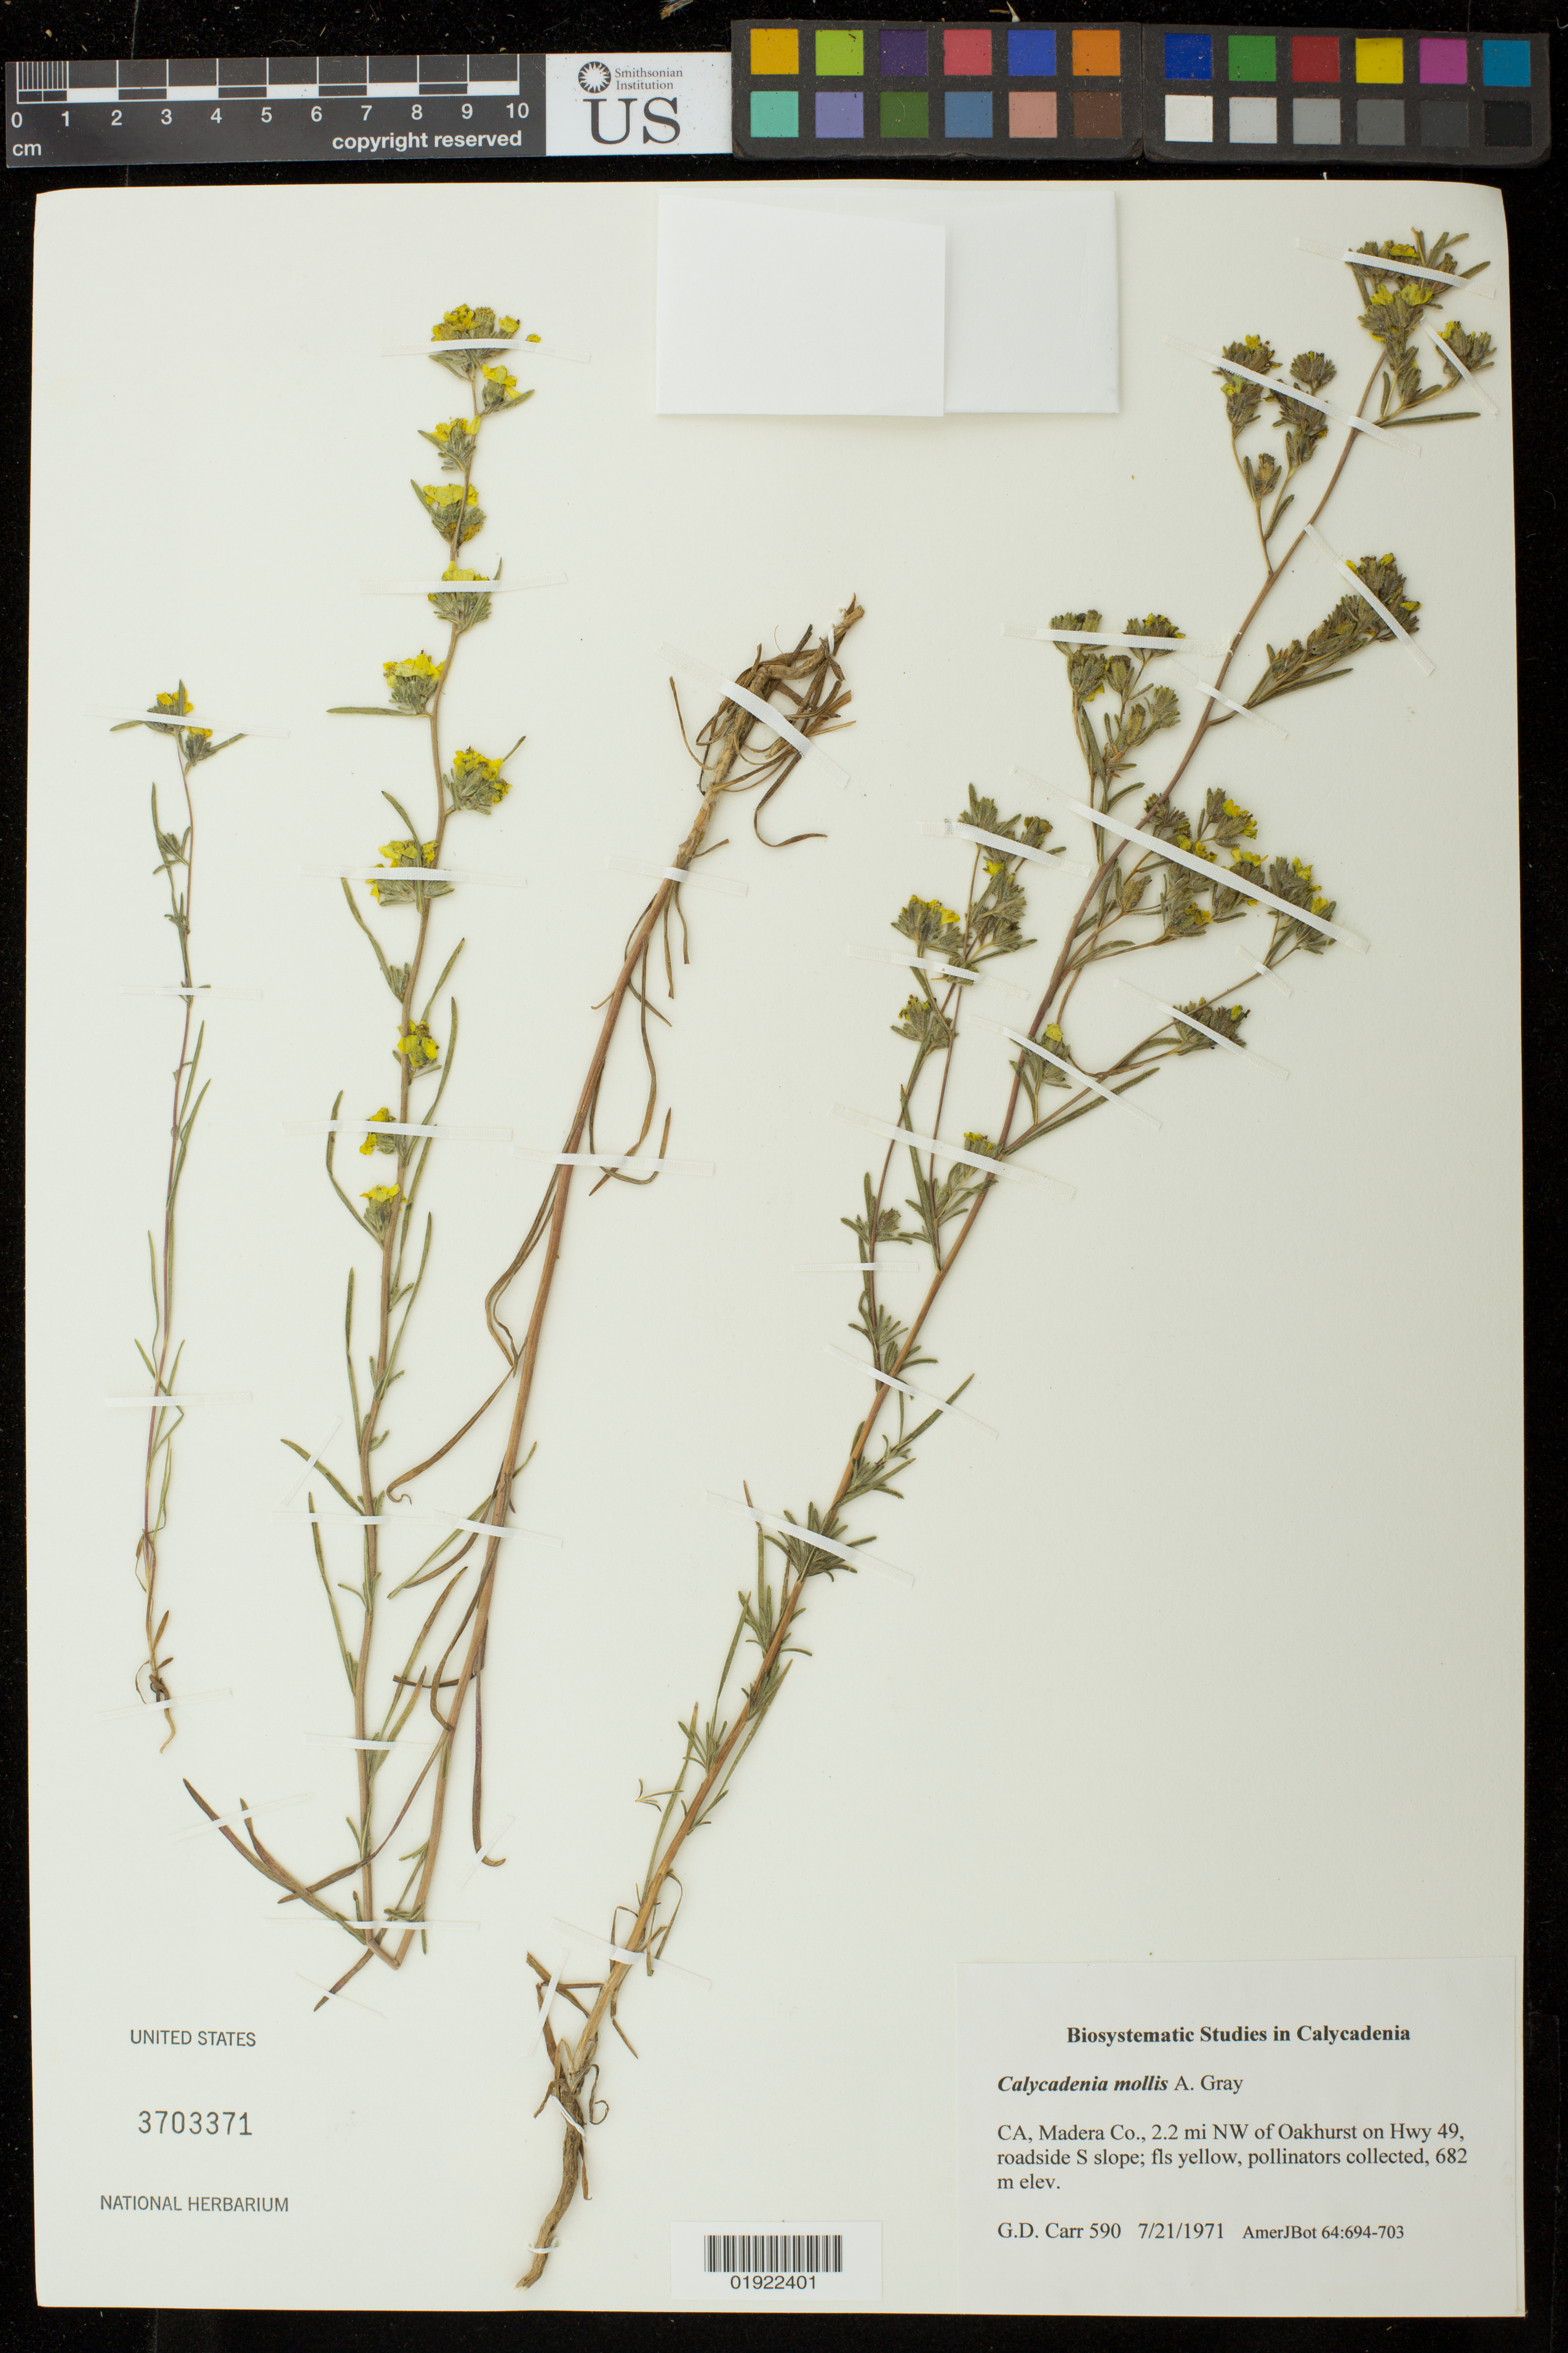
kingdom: Plantae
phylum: Tracheophyta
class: Magnoliopsida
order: Asterales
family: Asteraceae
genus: Calycadenia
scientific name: Calycadenia mollis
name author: A. Gray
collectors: G. Carr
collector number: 590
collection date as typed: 7/21/1971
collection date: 1971-07-21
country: United States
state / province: California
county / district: Madera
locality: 2.2 mi NW of Oakhurst on Hwy 49, roadside S slope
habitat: roadside slope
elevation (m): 682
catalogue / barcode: US 3703371